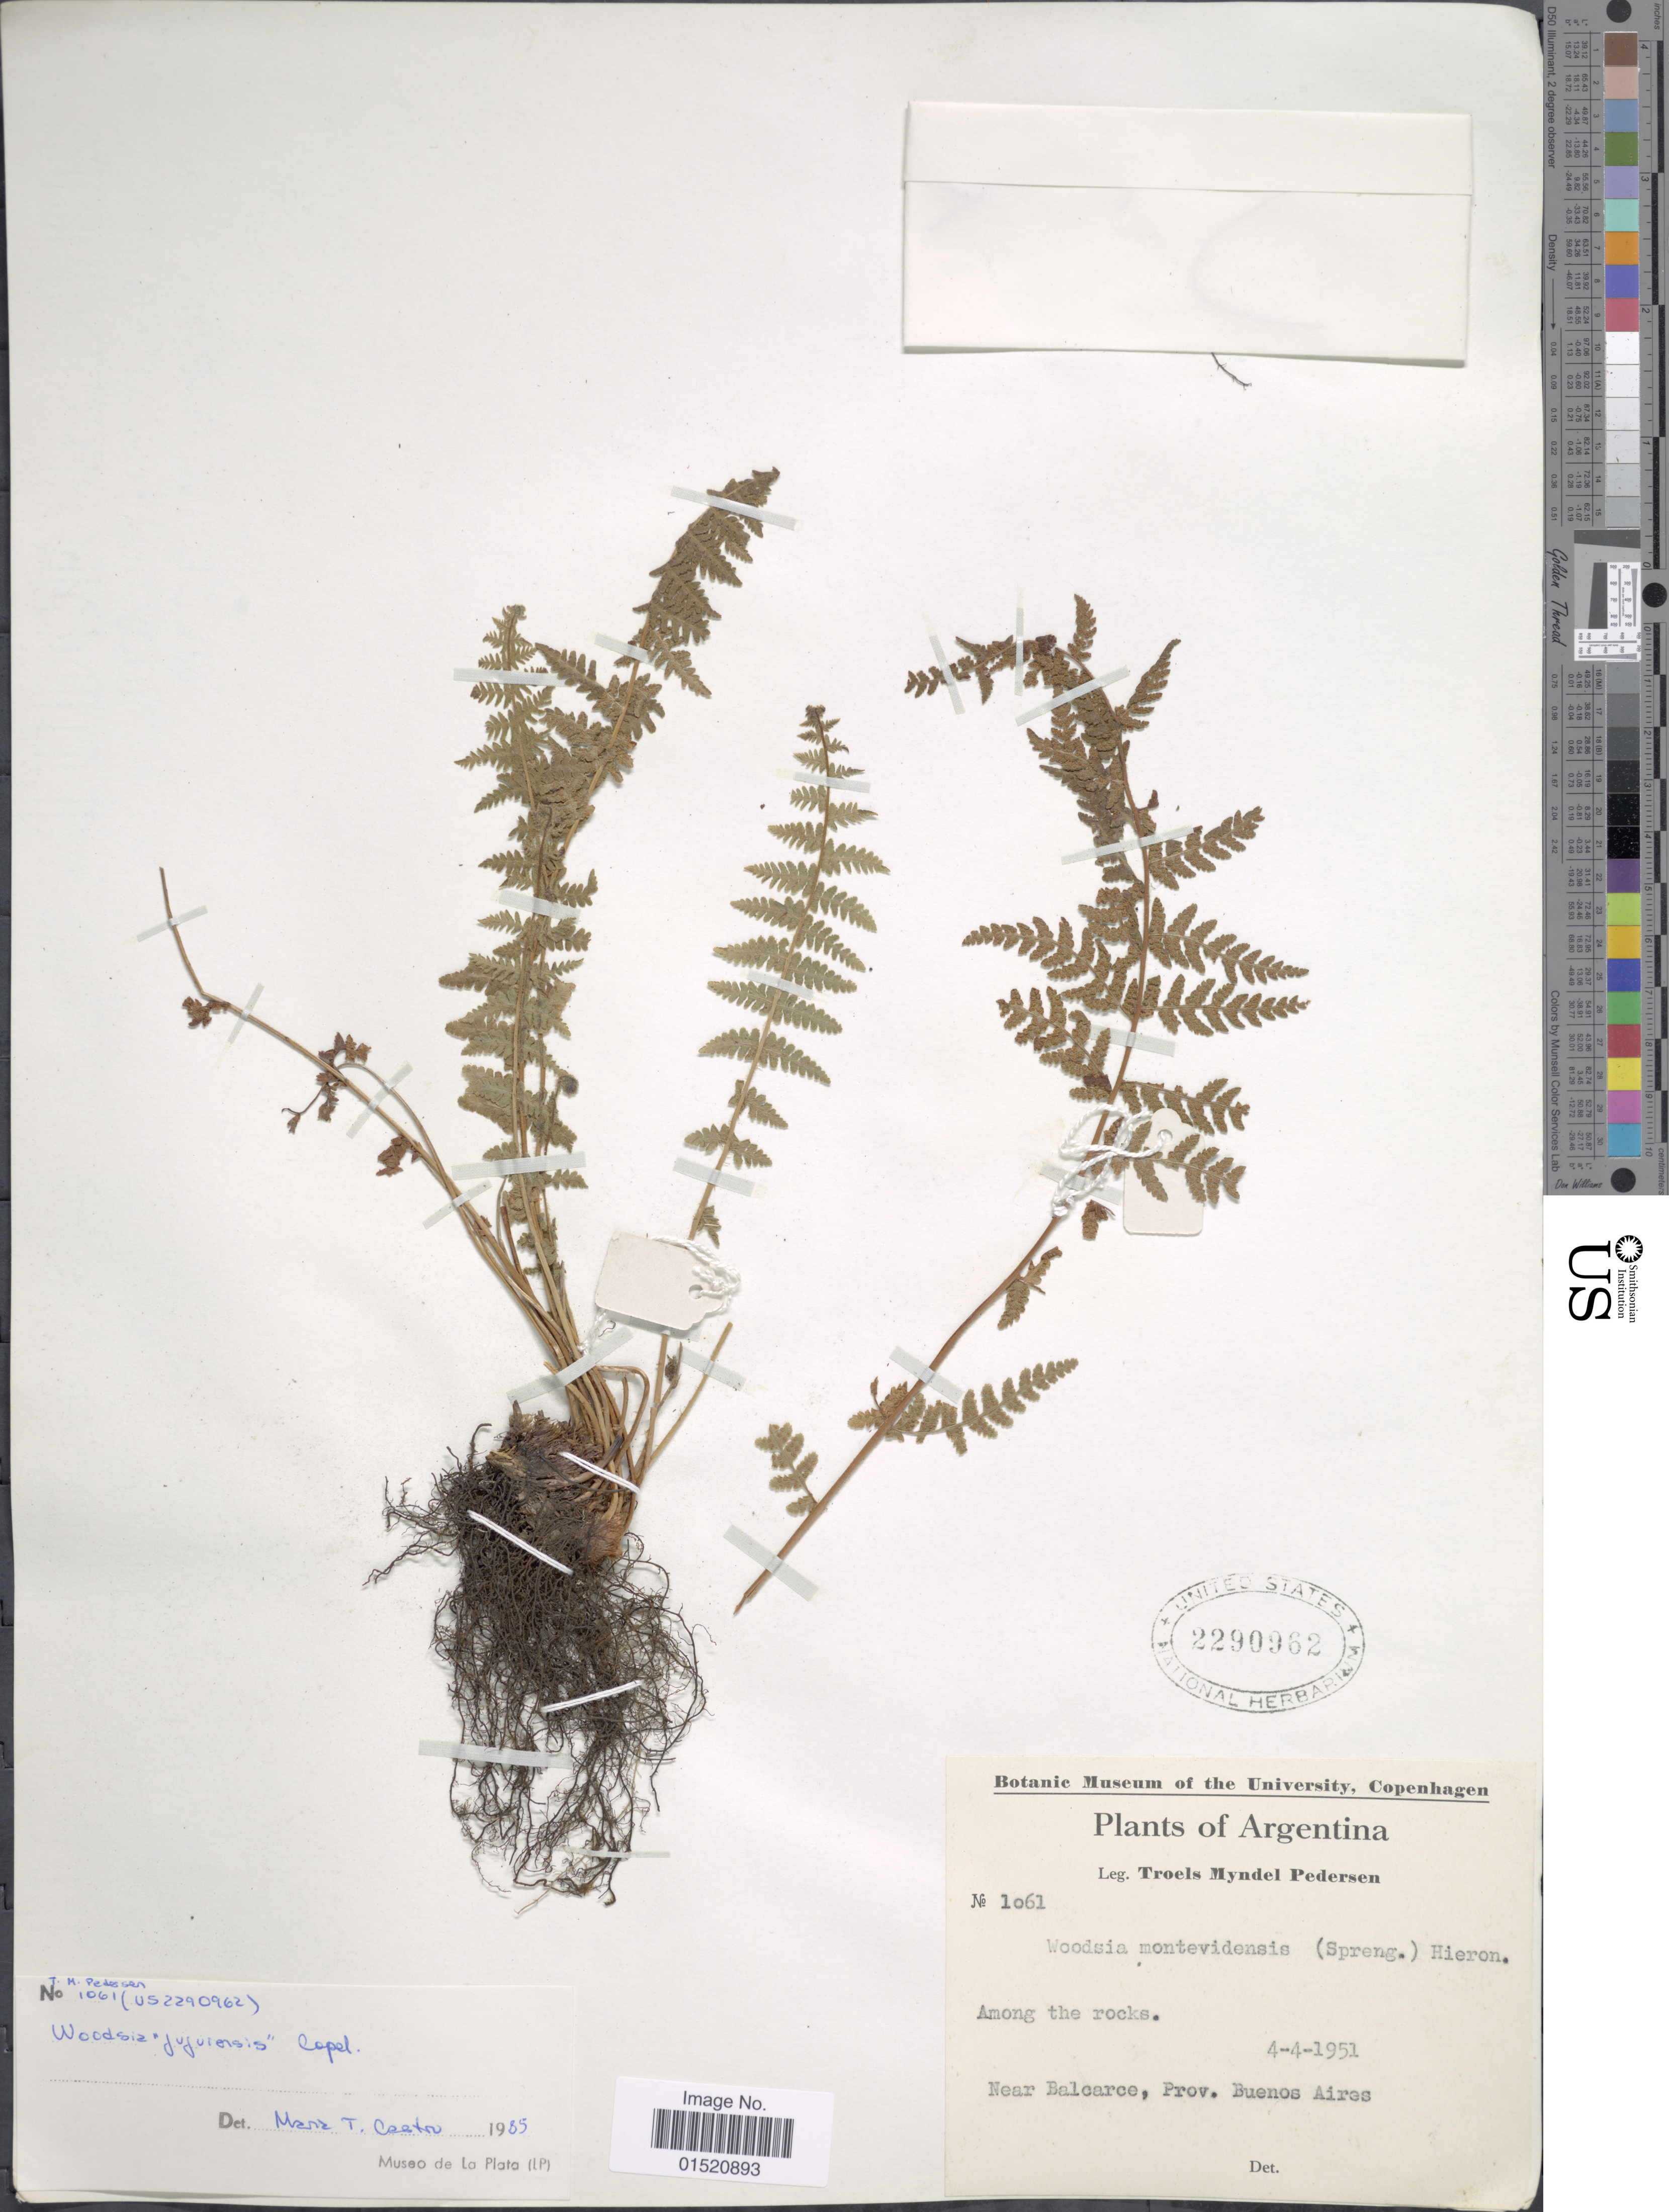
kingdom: Plantae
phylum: Tracheophyta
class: Polypodiopsida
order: Polypodiales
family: Woodsiaceae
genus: Woodsia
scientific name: Woodsia montevidensis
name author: (Spreng.) Hieron.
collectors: T. Pederson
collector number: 1061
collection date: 1951-04-04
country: Argentina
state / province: Buenos Aires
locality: Near Balacarce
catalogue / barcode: US 2290962